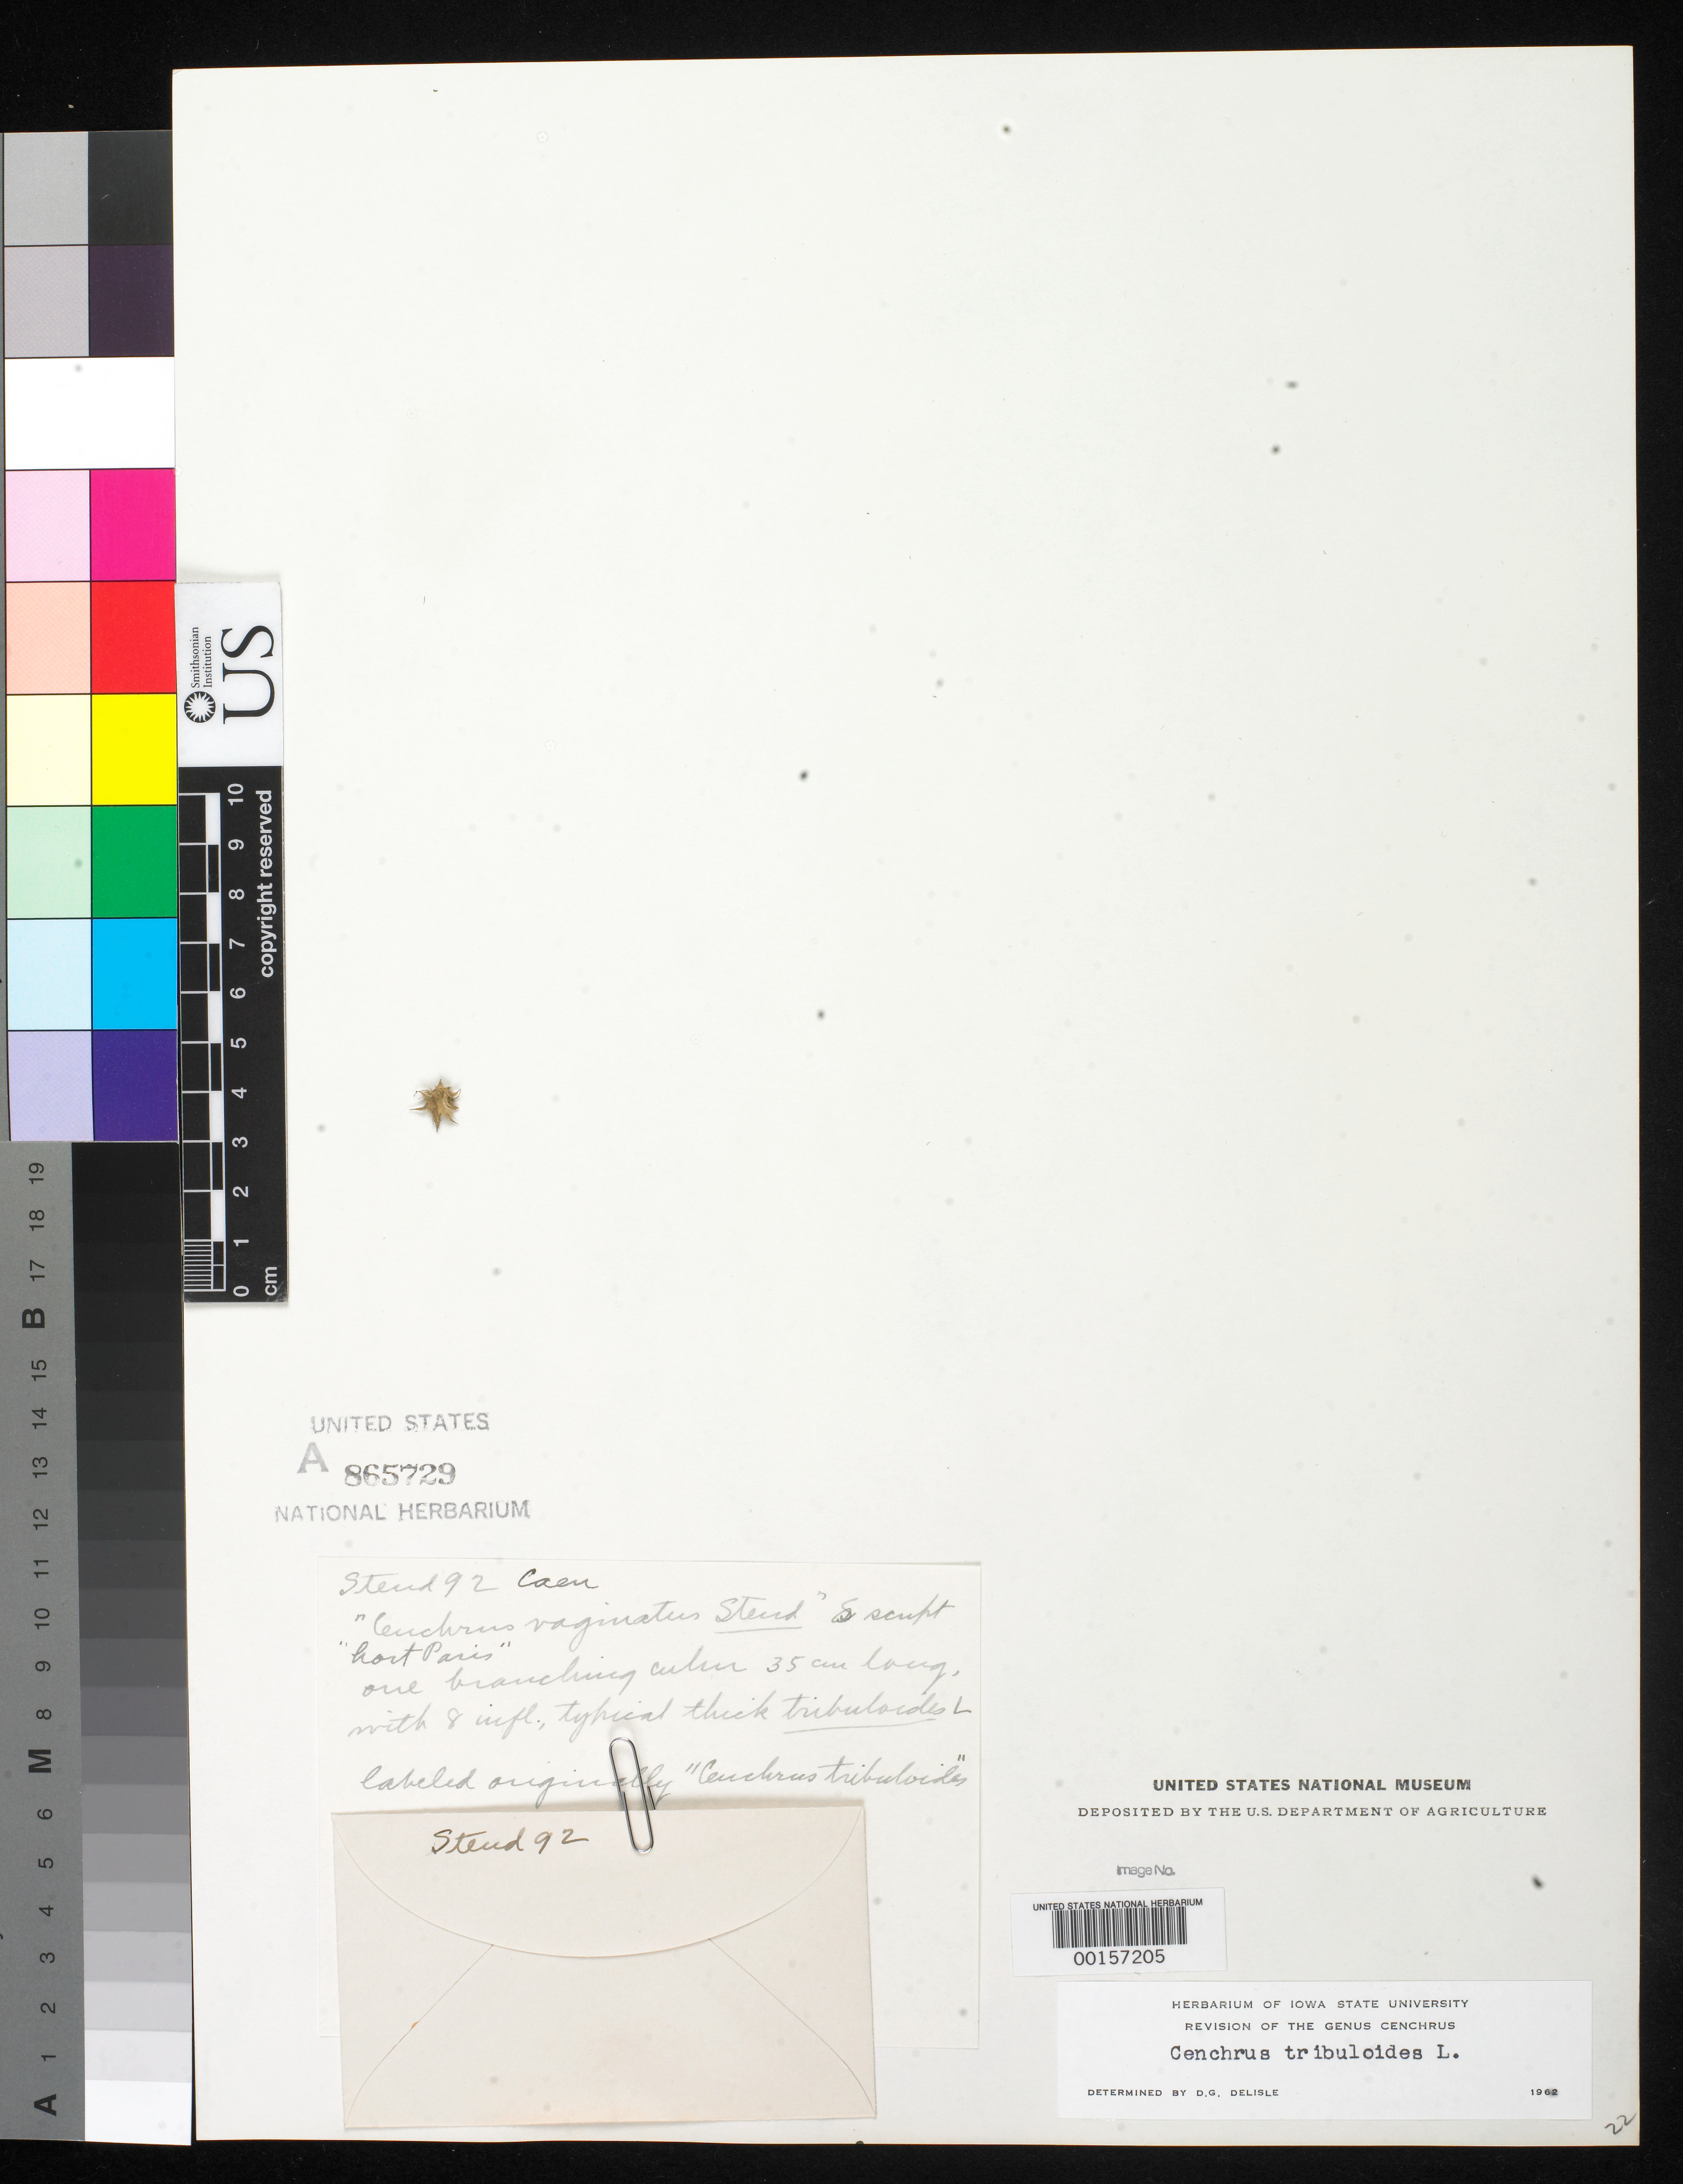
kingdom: Plantae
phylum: Tracheophyta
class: Liliopsida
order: Poales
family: Poaceae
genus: Cenchrus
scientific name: Cenchrus vaginatus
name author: Steud.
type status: Type Fragment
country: France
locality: Paris.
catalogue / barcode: US 865729A